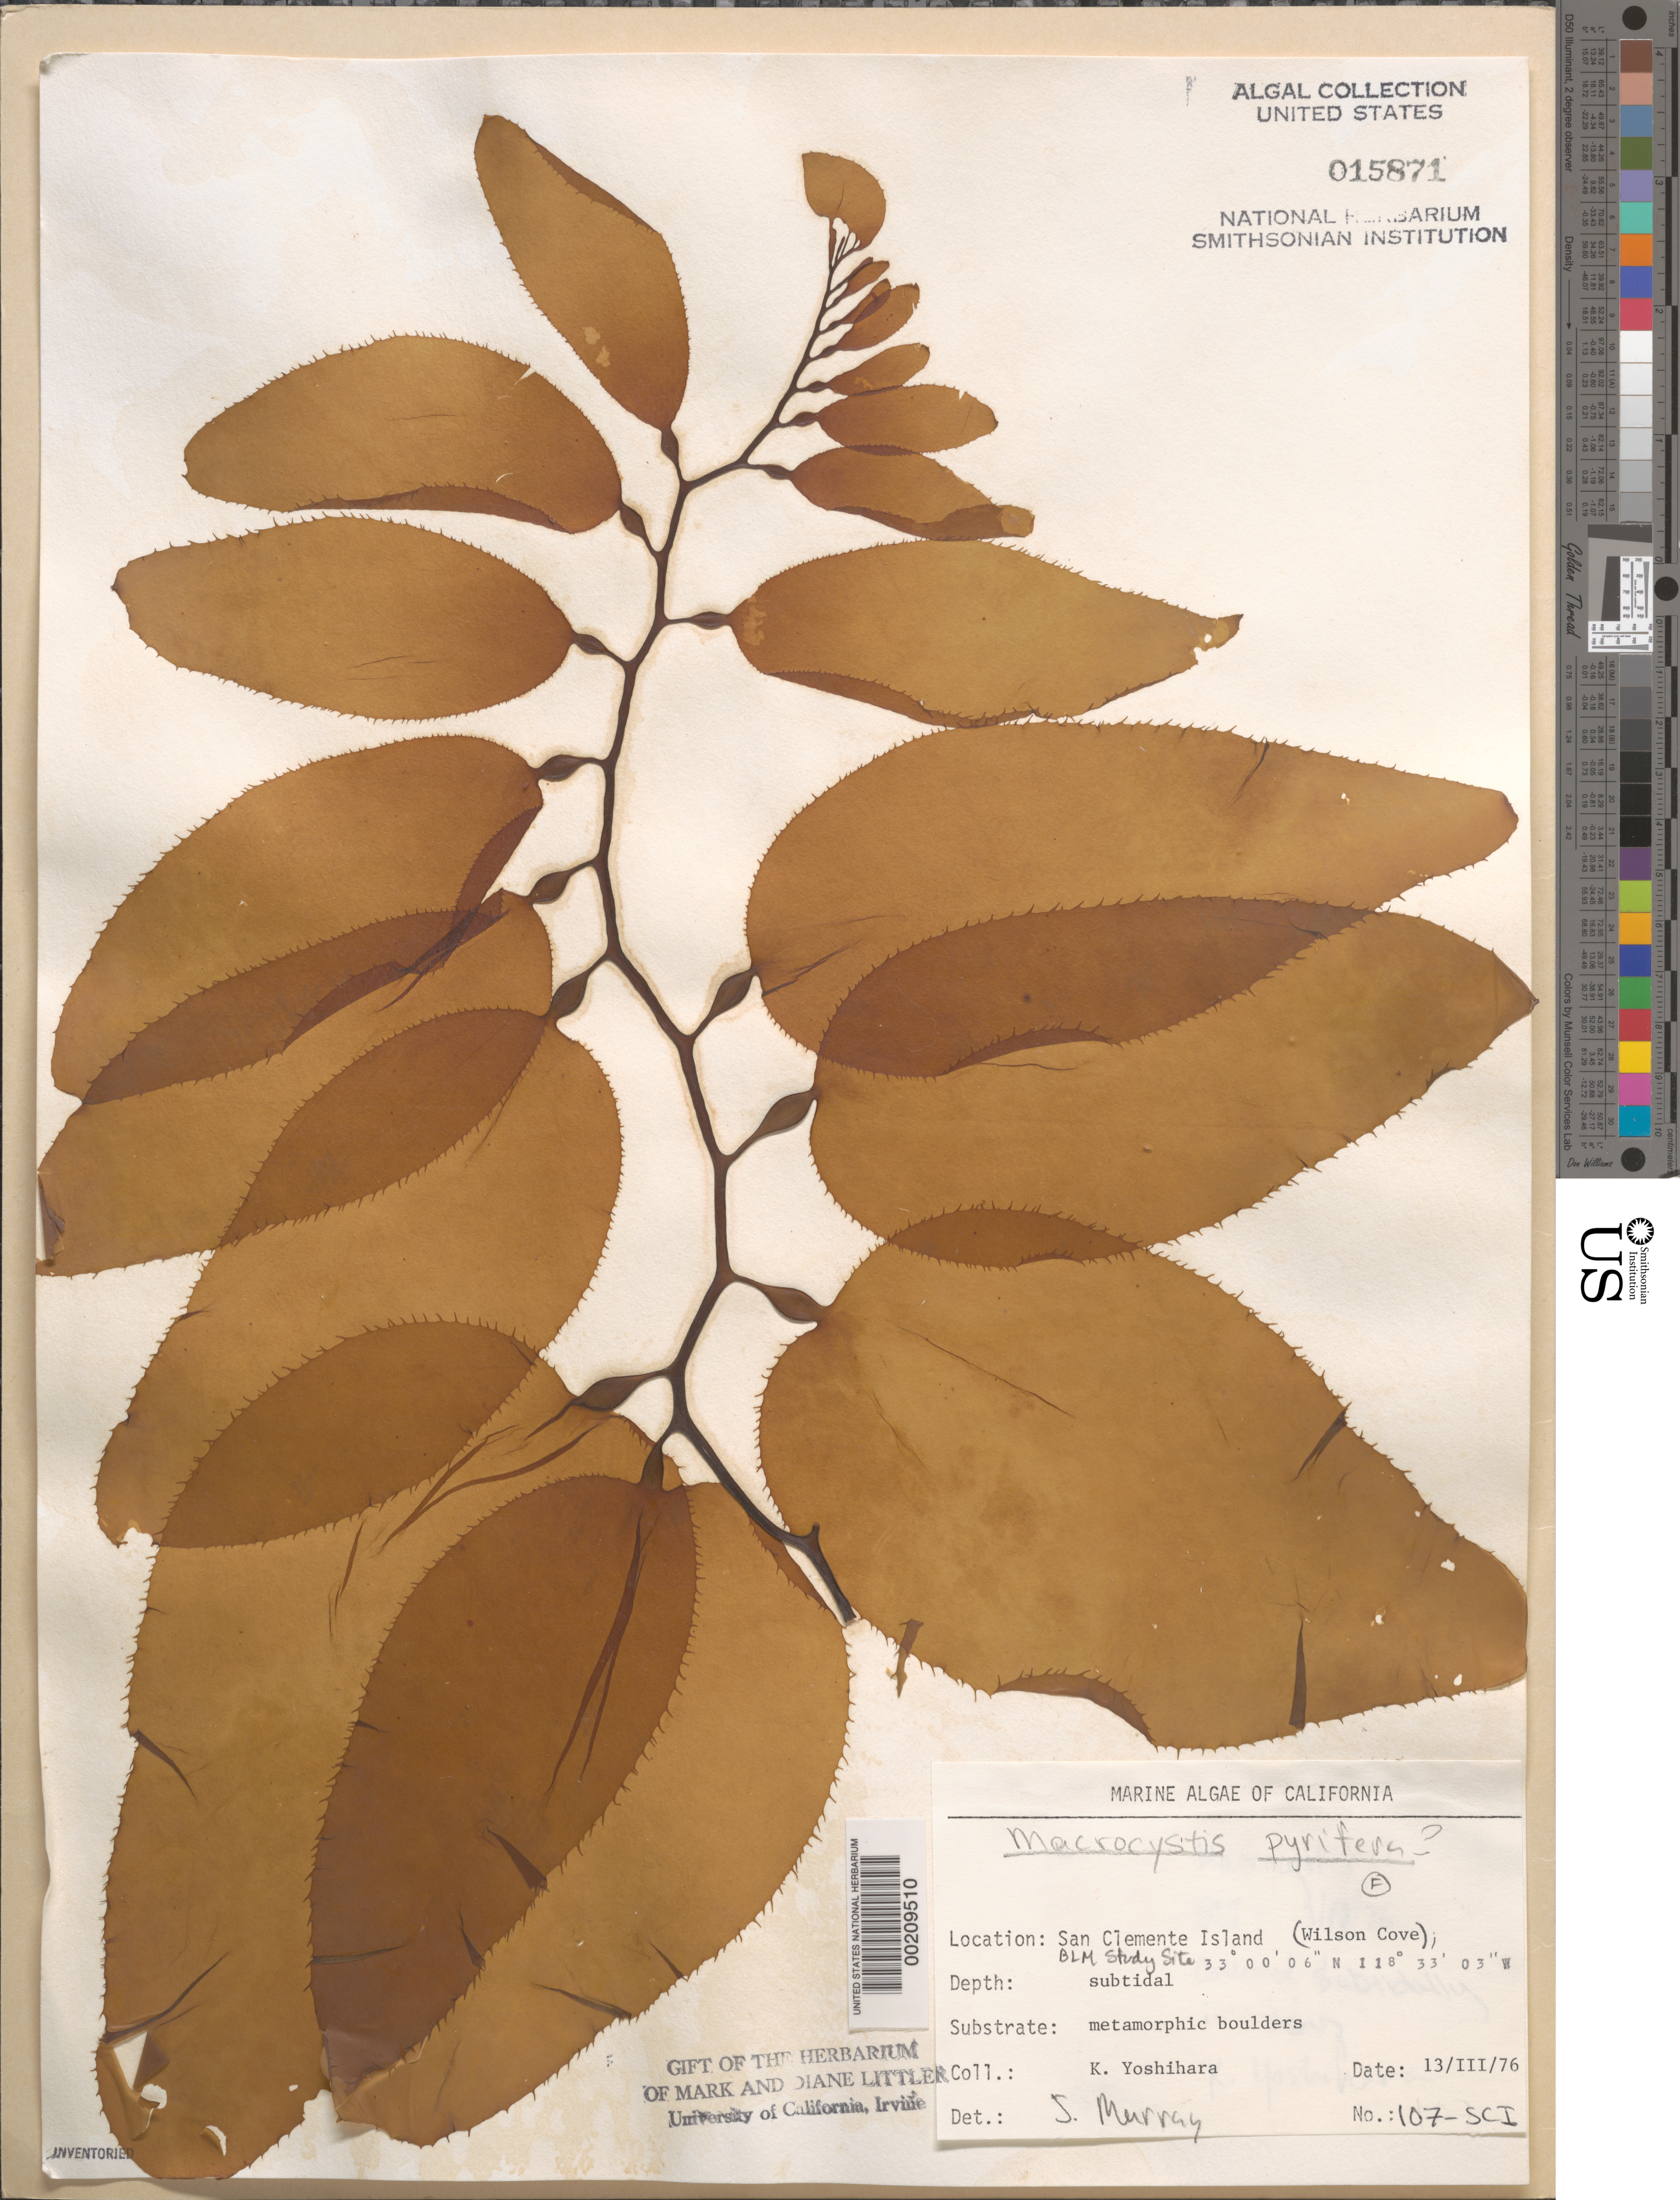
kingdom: Chromista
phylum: Ochrophyta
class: Phaeophyceae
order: Laminariales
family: Laminariaceae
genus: Macrocystis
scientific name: Macrocystis pyrifera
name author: (L.) C. Agardh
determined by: Murray, S. N.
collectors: K. Yoshihara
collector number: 107-SCI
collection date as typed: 13 Mar 1976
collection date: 1976-03-13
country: United States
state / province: California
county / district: Los Angeles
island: San Clemente Island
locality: Wilson Cove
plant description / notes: BLM-SOCALBIGHT Rocky Intertidal Survey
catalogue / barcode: US 15871